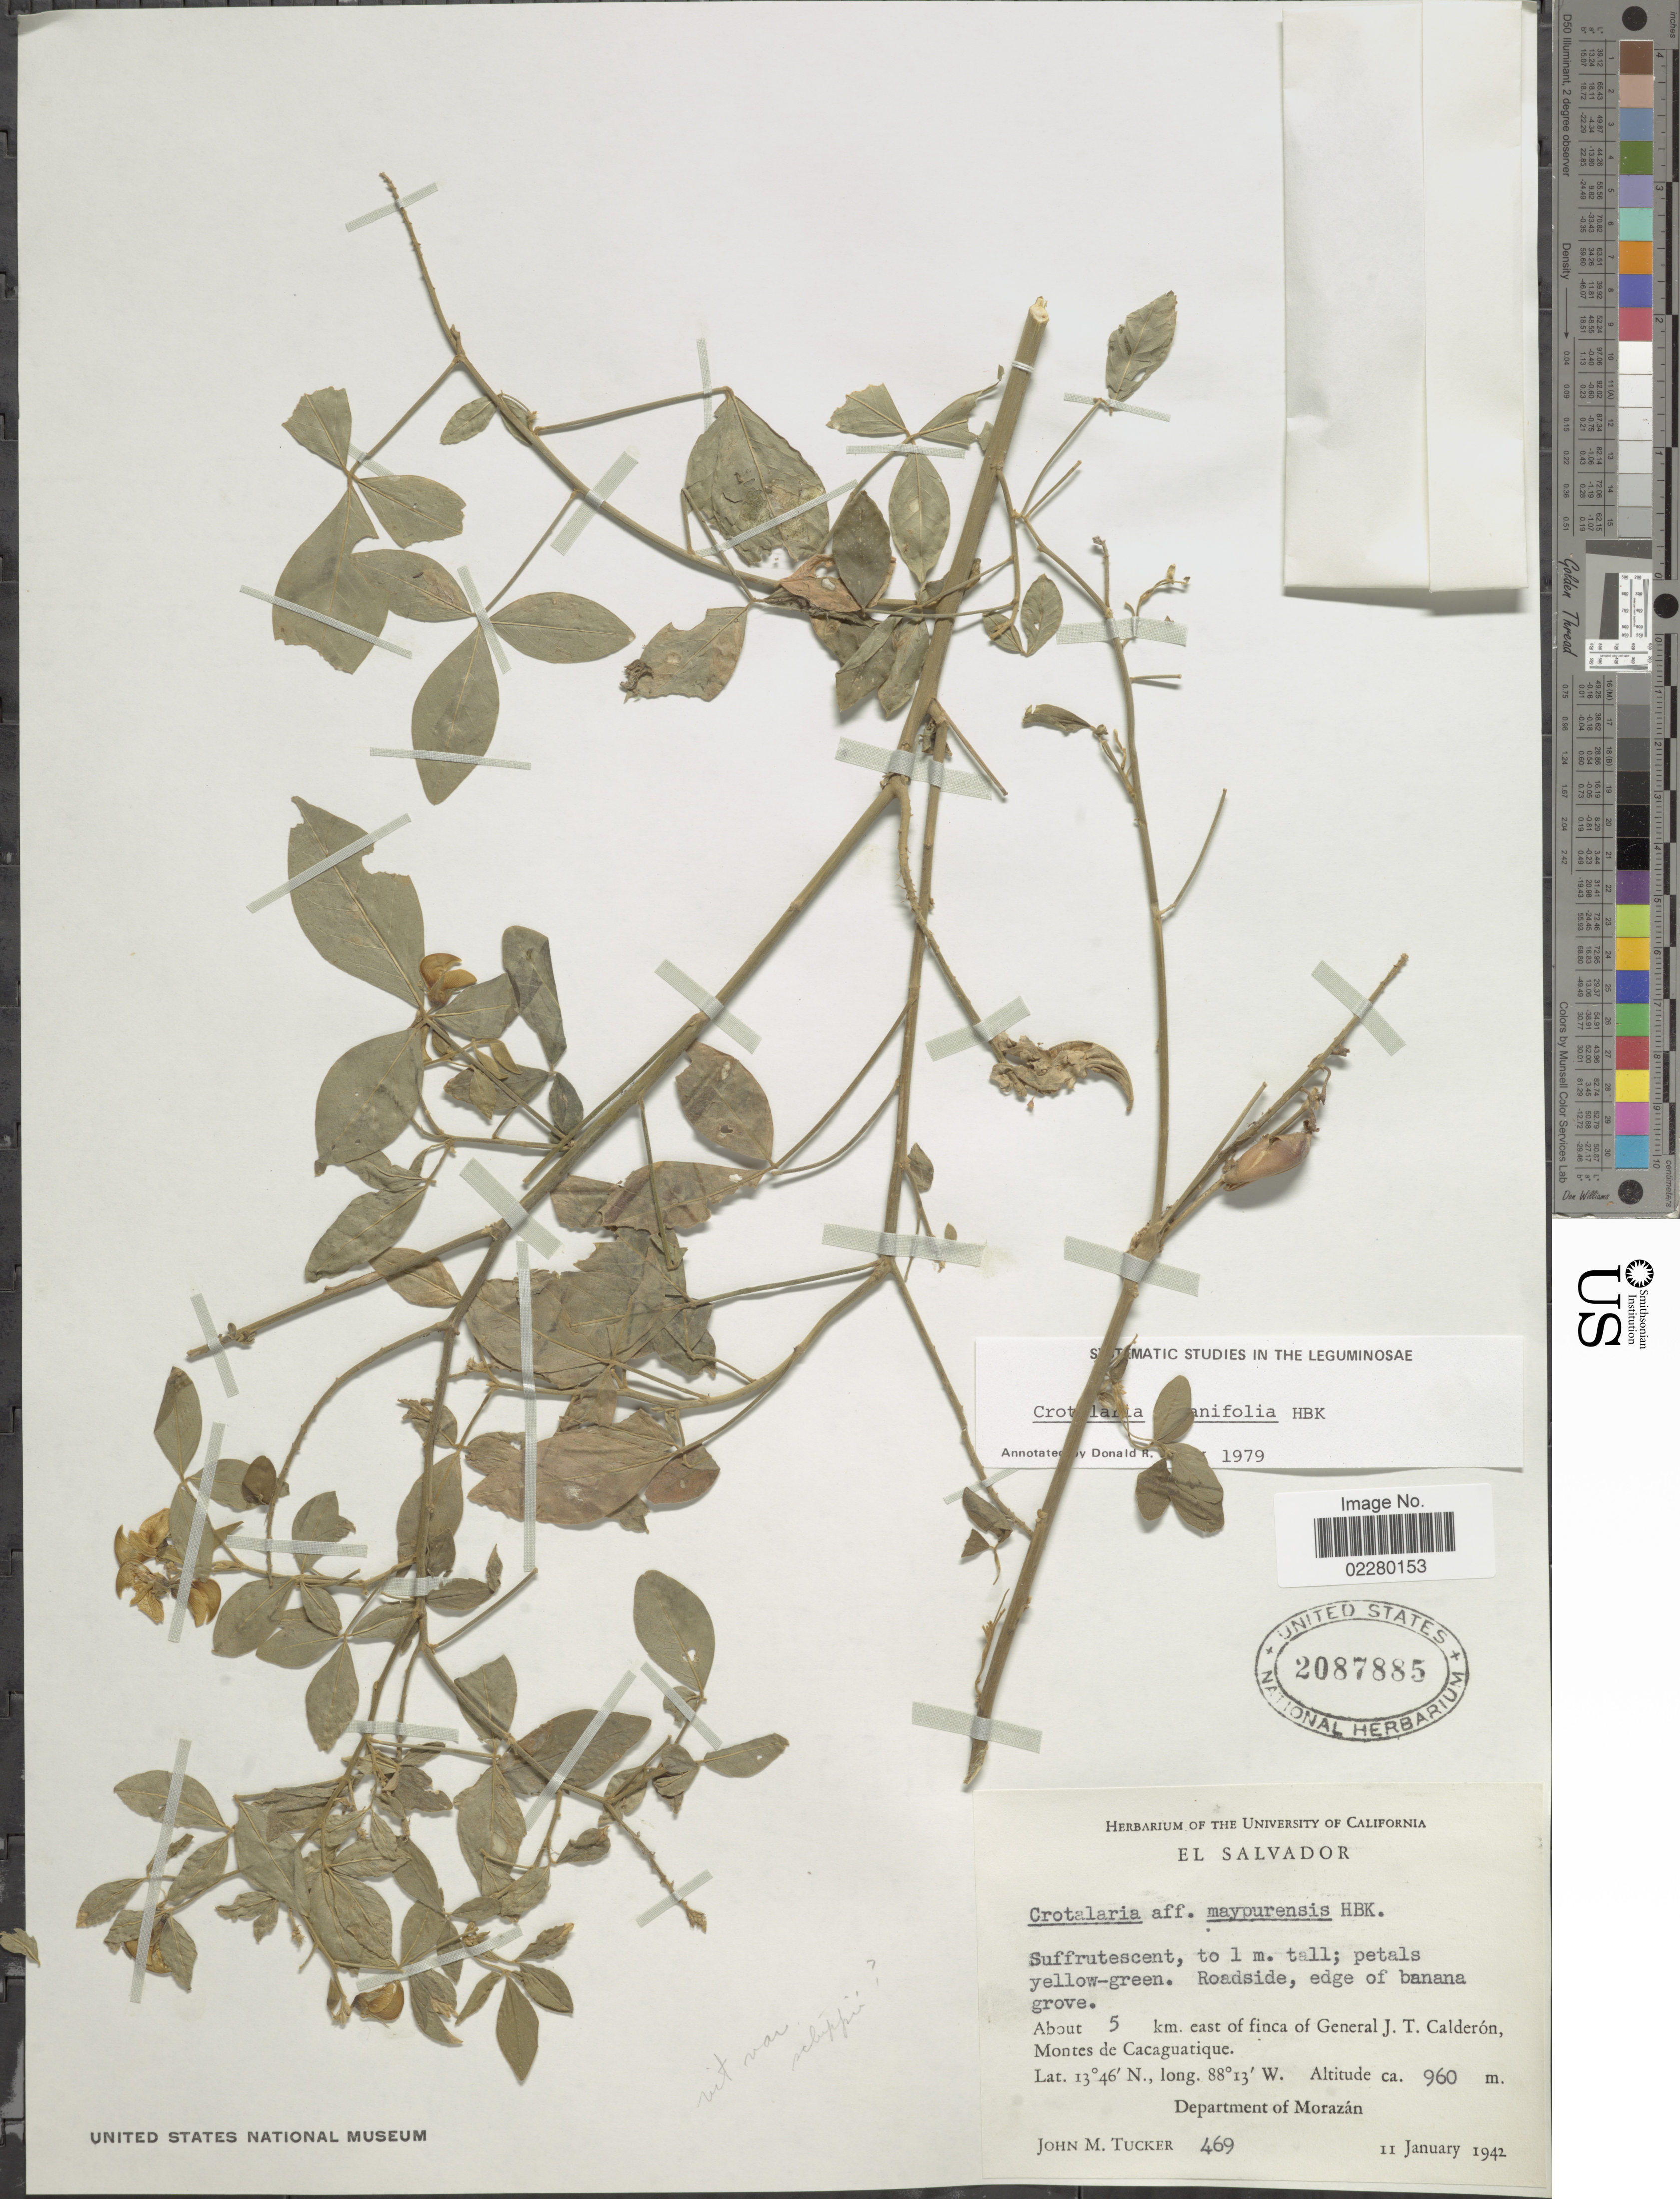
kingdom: Plantae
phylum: Tracheophyta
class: Magnoliopsida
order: Fabales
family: Fabaceae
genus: Crotalaria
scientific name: Crotalaria cajanifolia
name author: Kunth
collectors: J. M. Tucker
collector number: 469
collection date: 1942-01-11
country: El Salvador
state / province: Morazan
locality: About 5 km. east of finca of General J.T. Calderón, Montes de Cacaguatique. Department of Morazán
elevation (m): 960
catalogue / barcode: US 2087885